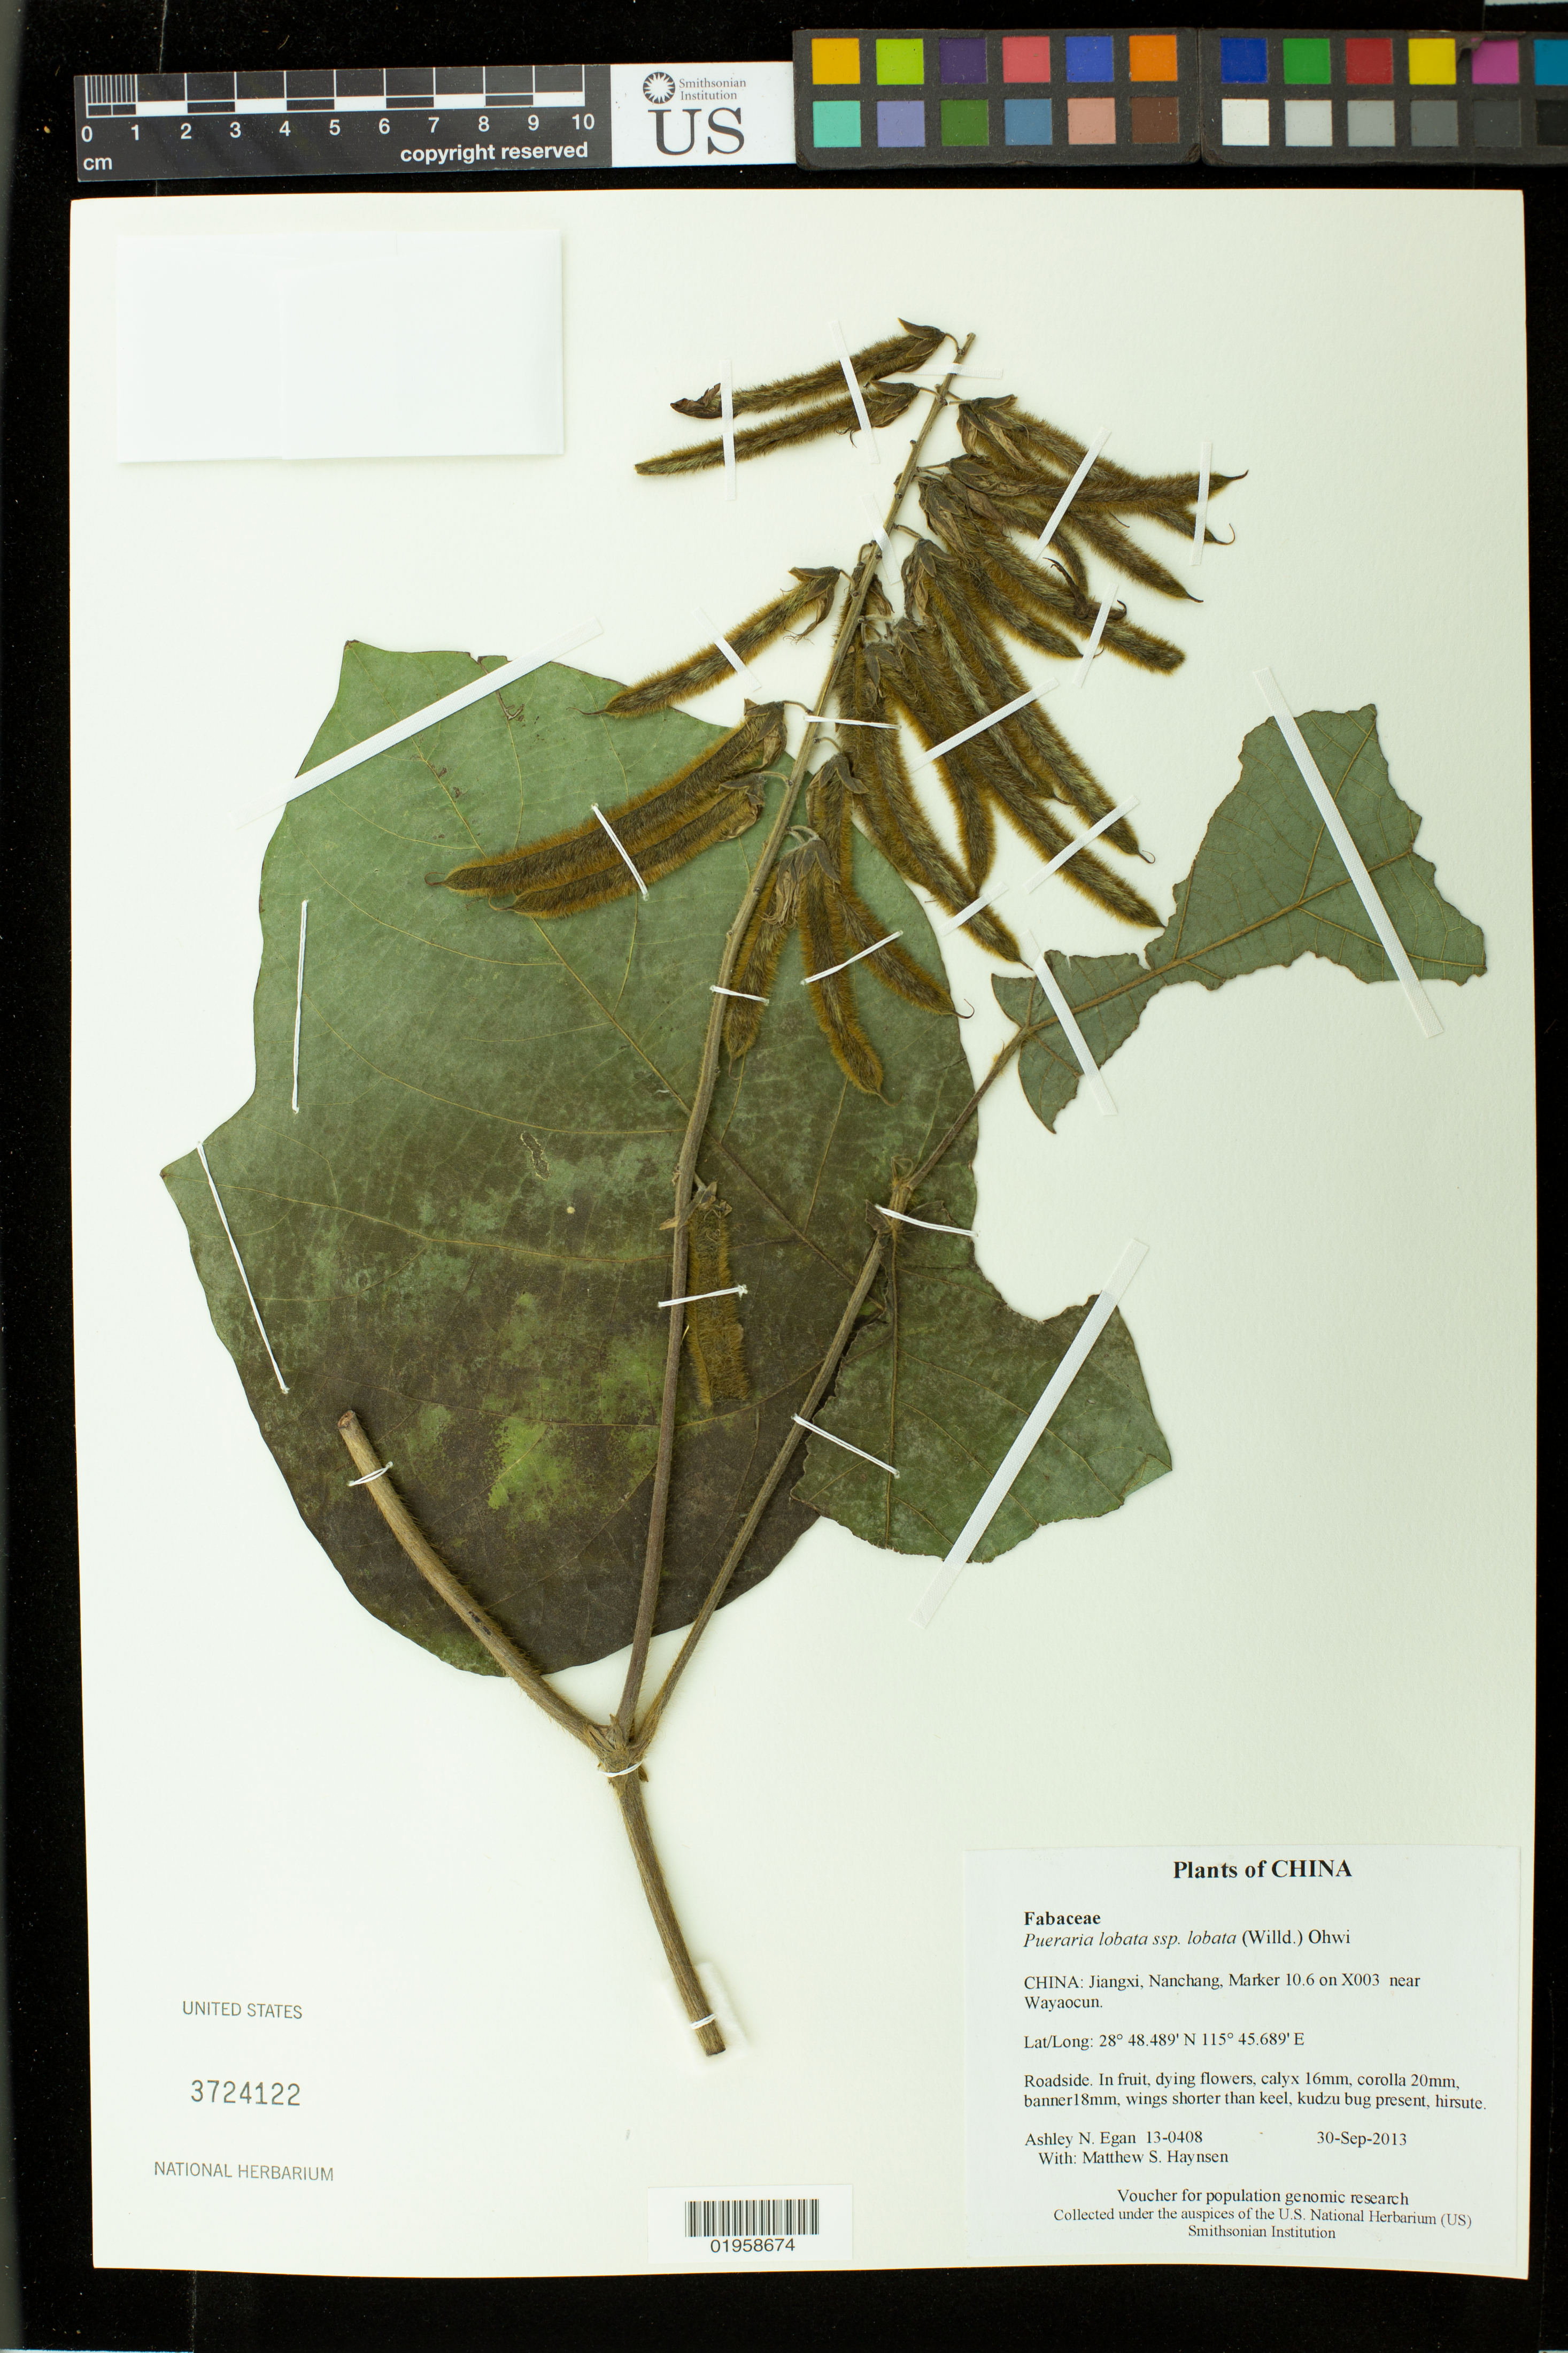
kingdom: Plantae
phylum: Tracheophyta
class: Magnoliopsida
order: Fabales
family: Fabaceae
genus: Pueraria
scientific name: Pueraria lobata subsp. lobata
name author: (Willd.) Ohwi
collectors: A. N. Egan & M. Hansen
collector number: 13-0408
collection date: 2013-09-30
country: China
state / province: Jiangxi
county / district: Nanchang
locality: Marker 10.6 on X003 in Meiling Forest Nature Preserve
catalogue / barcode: US 3724122